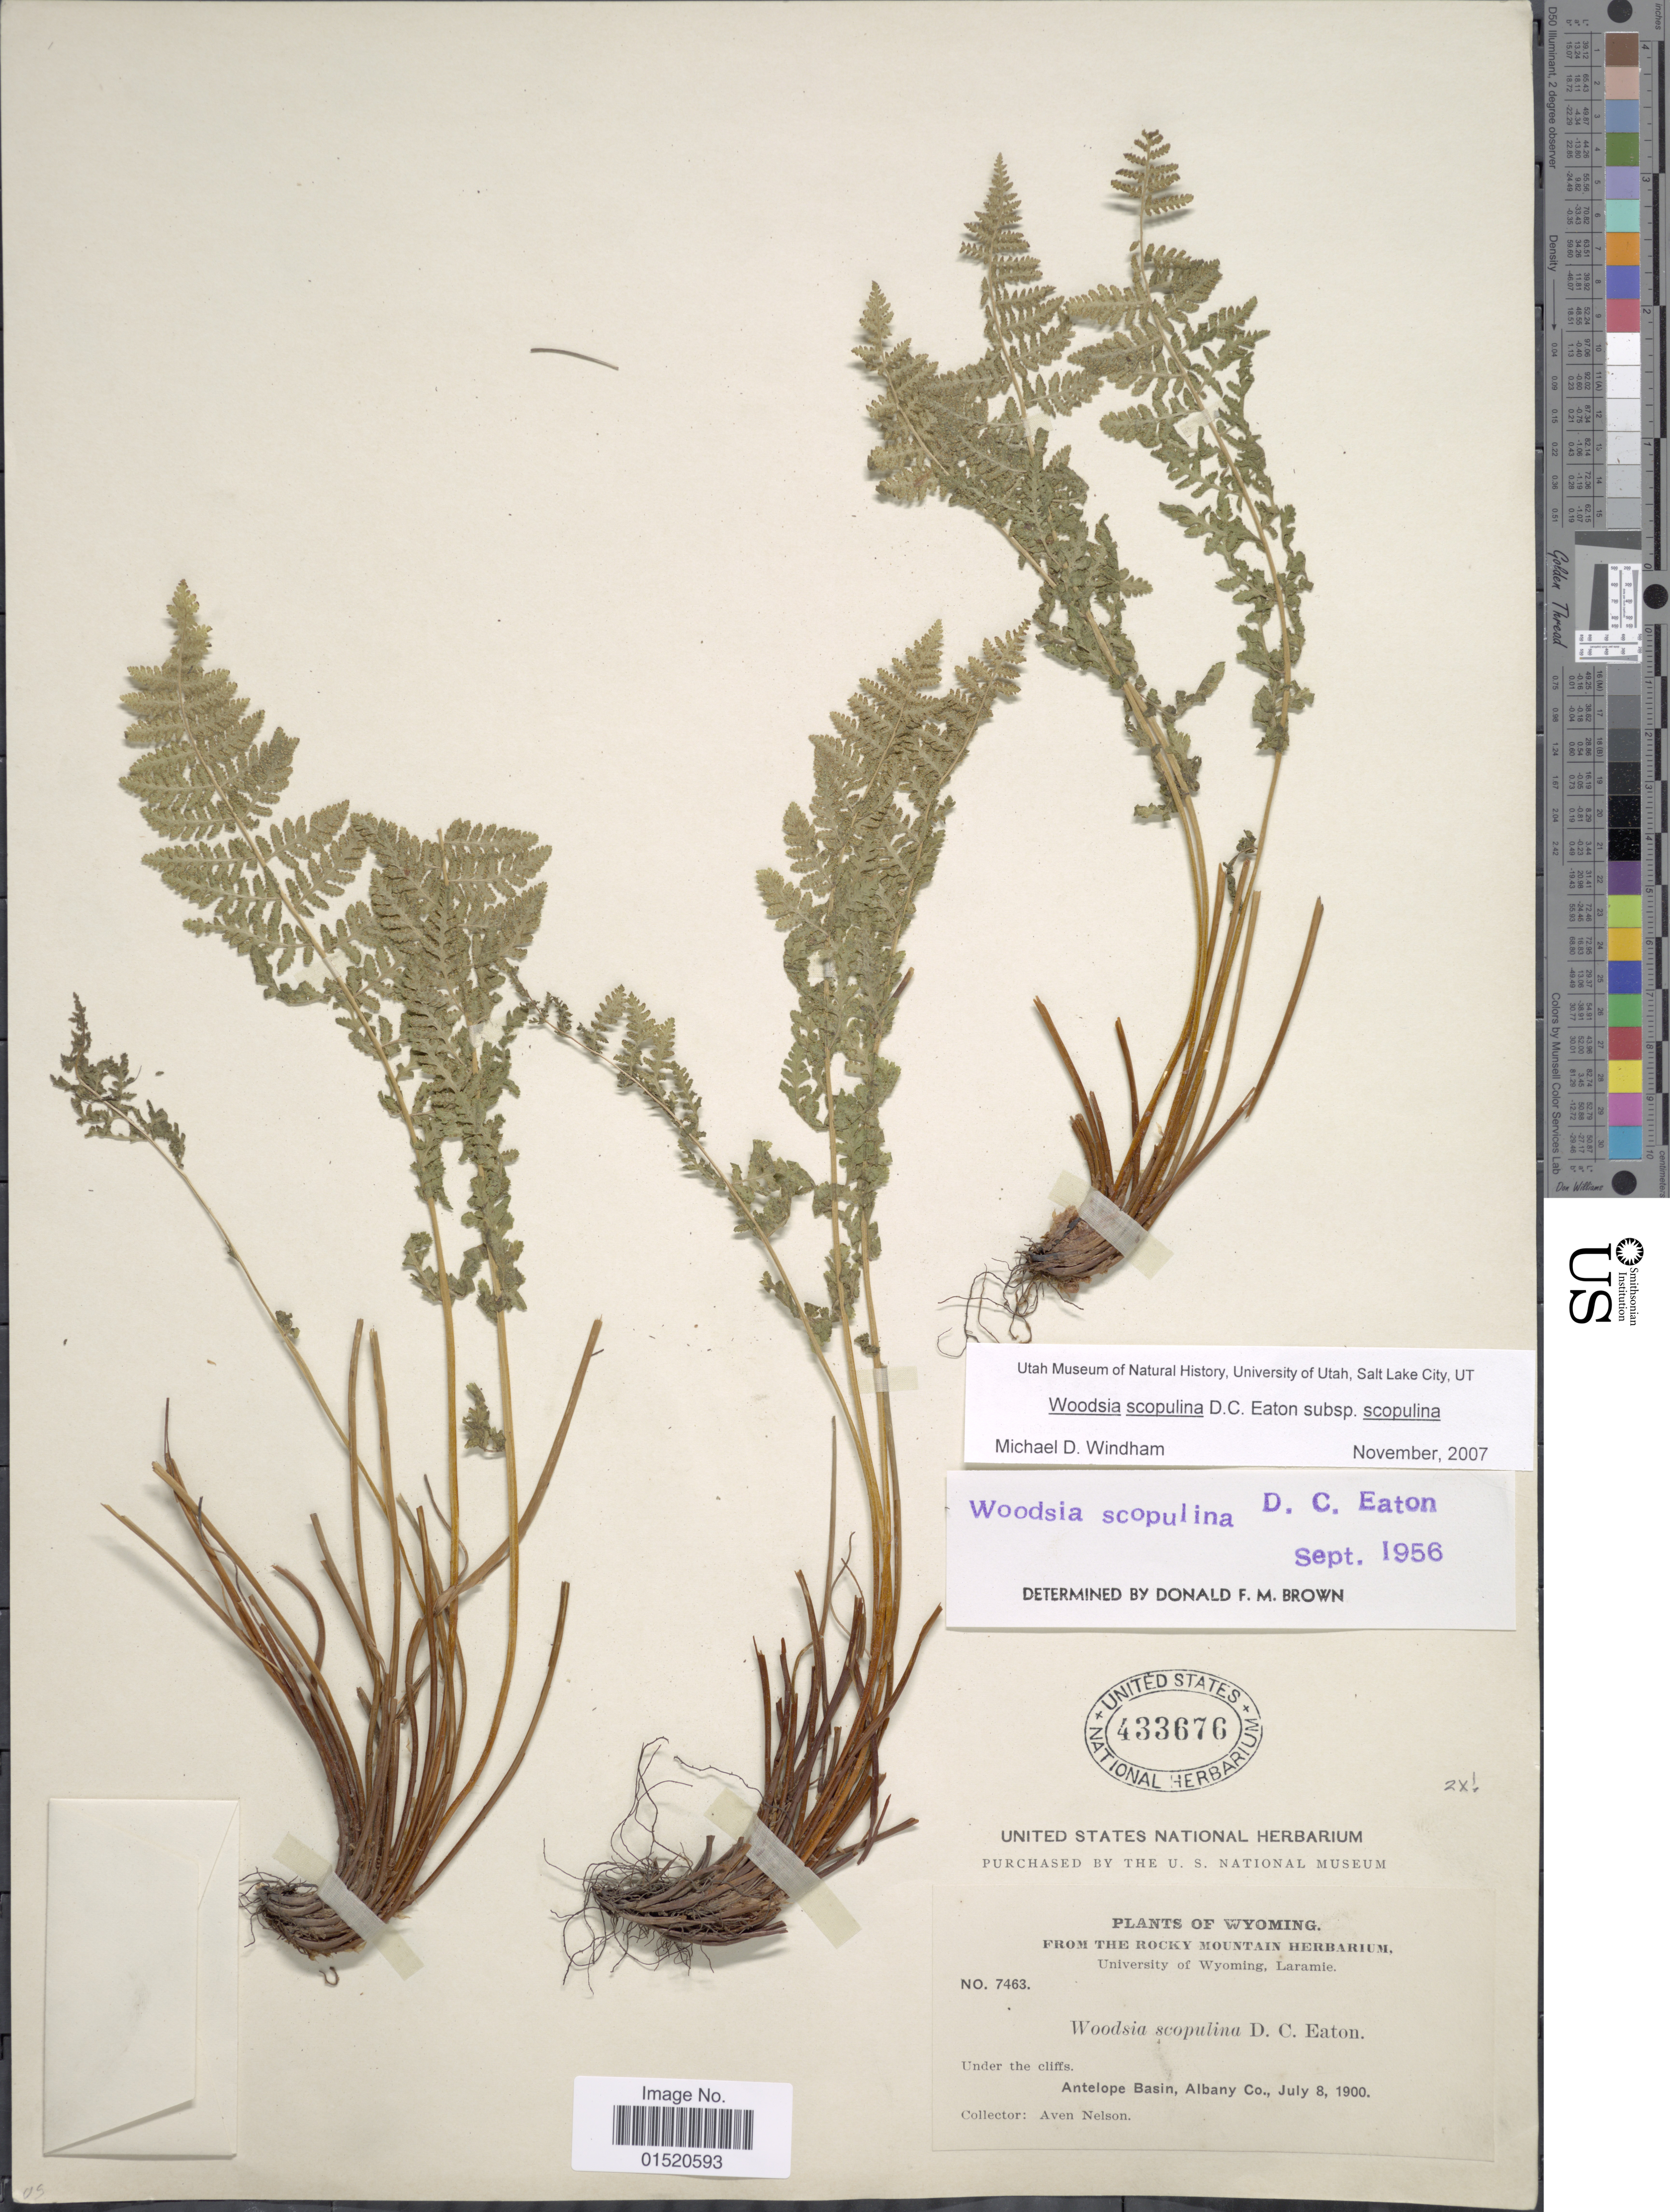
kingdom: Plantae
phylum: Tracheophyta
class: Polypodiopsida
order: Polypodiales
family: Woodsiaceae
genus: Woodsia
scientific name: Woodsia scopulina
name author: D.C. Eaton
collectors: A. Nelson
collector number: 7463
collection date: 1900-07-08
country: United States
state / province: Wyoming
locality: Under the cliffs, Antelope Basin, Albany Co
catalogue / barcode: US 433676